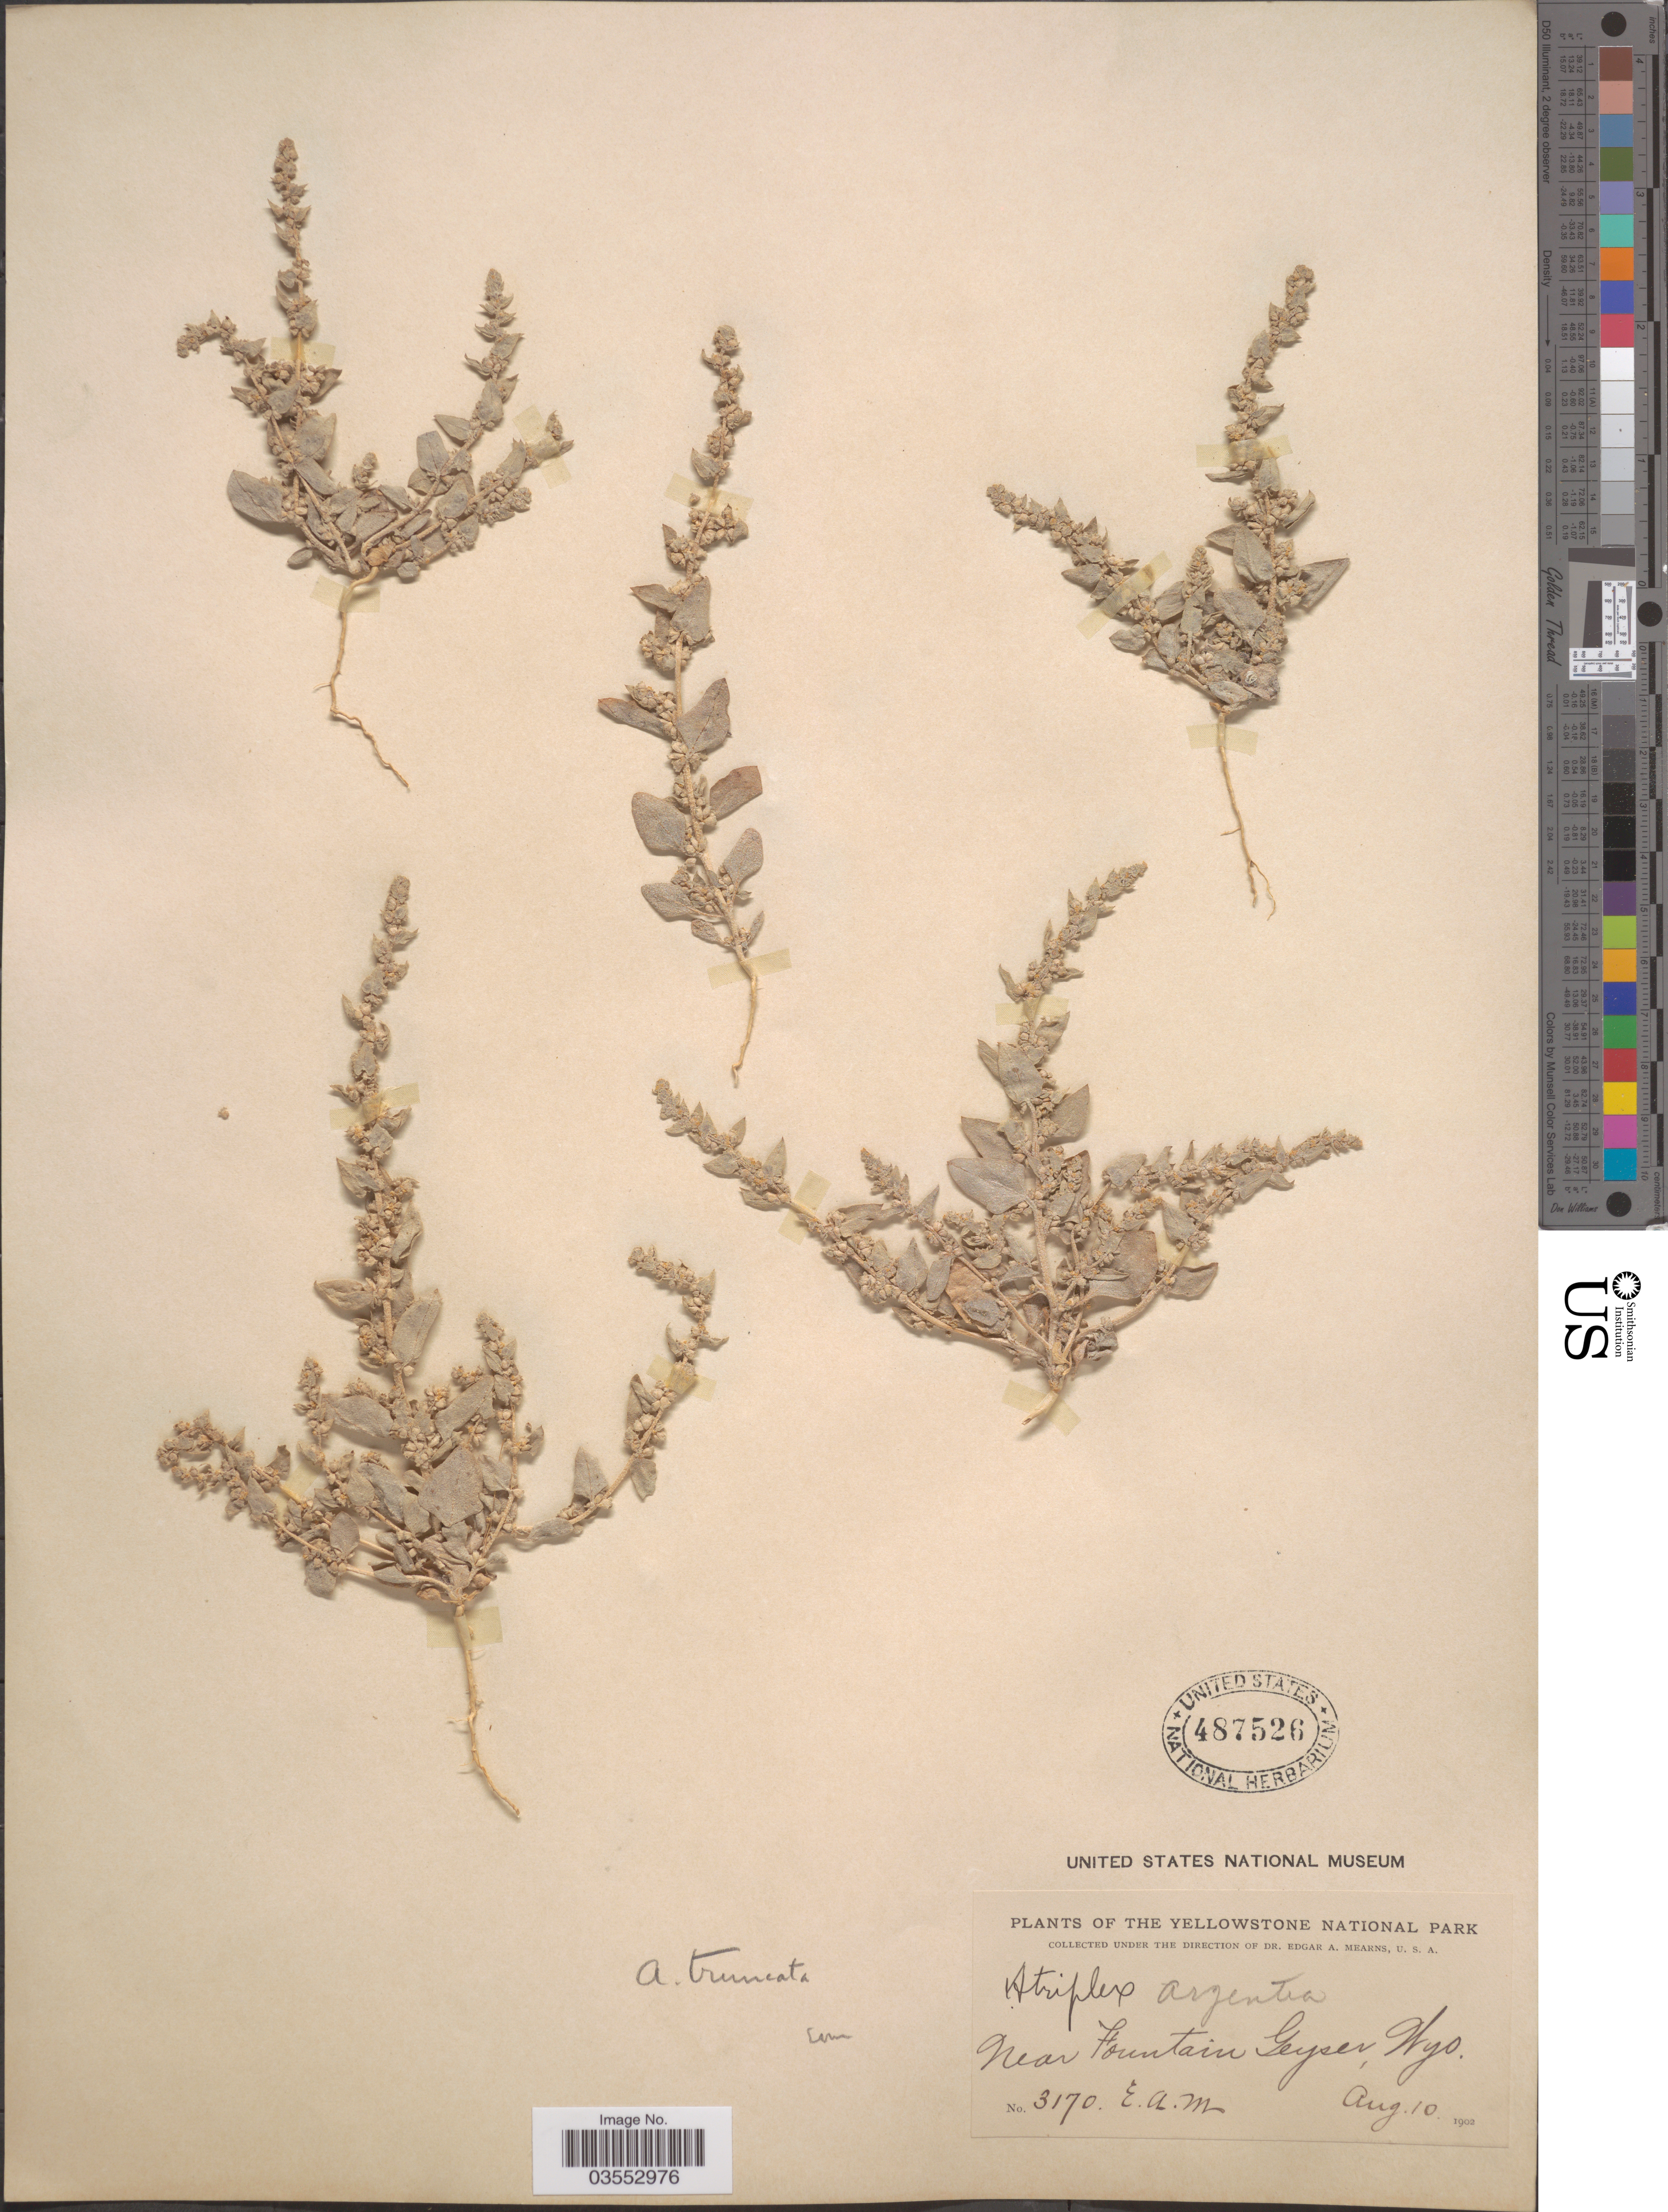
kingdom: Plantae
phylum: Tracheophyta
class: Magnoliopsida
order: Caryophyllales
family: Amaranthaceae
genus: Atriplex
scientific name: Atriplex truncata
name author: (Torr. ex S. Watson) A. Gray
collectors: E. A. Mearns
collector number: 3170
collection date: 1902-08-10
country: United States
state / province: Wyoming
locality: The Yellowstone National Park. Near Fountain Geyser.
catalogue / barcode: US 487526